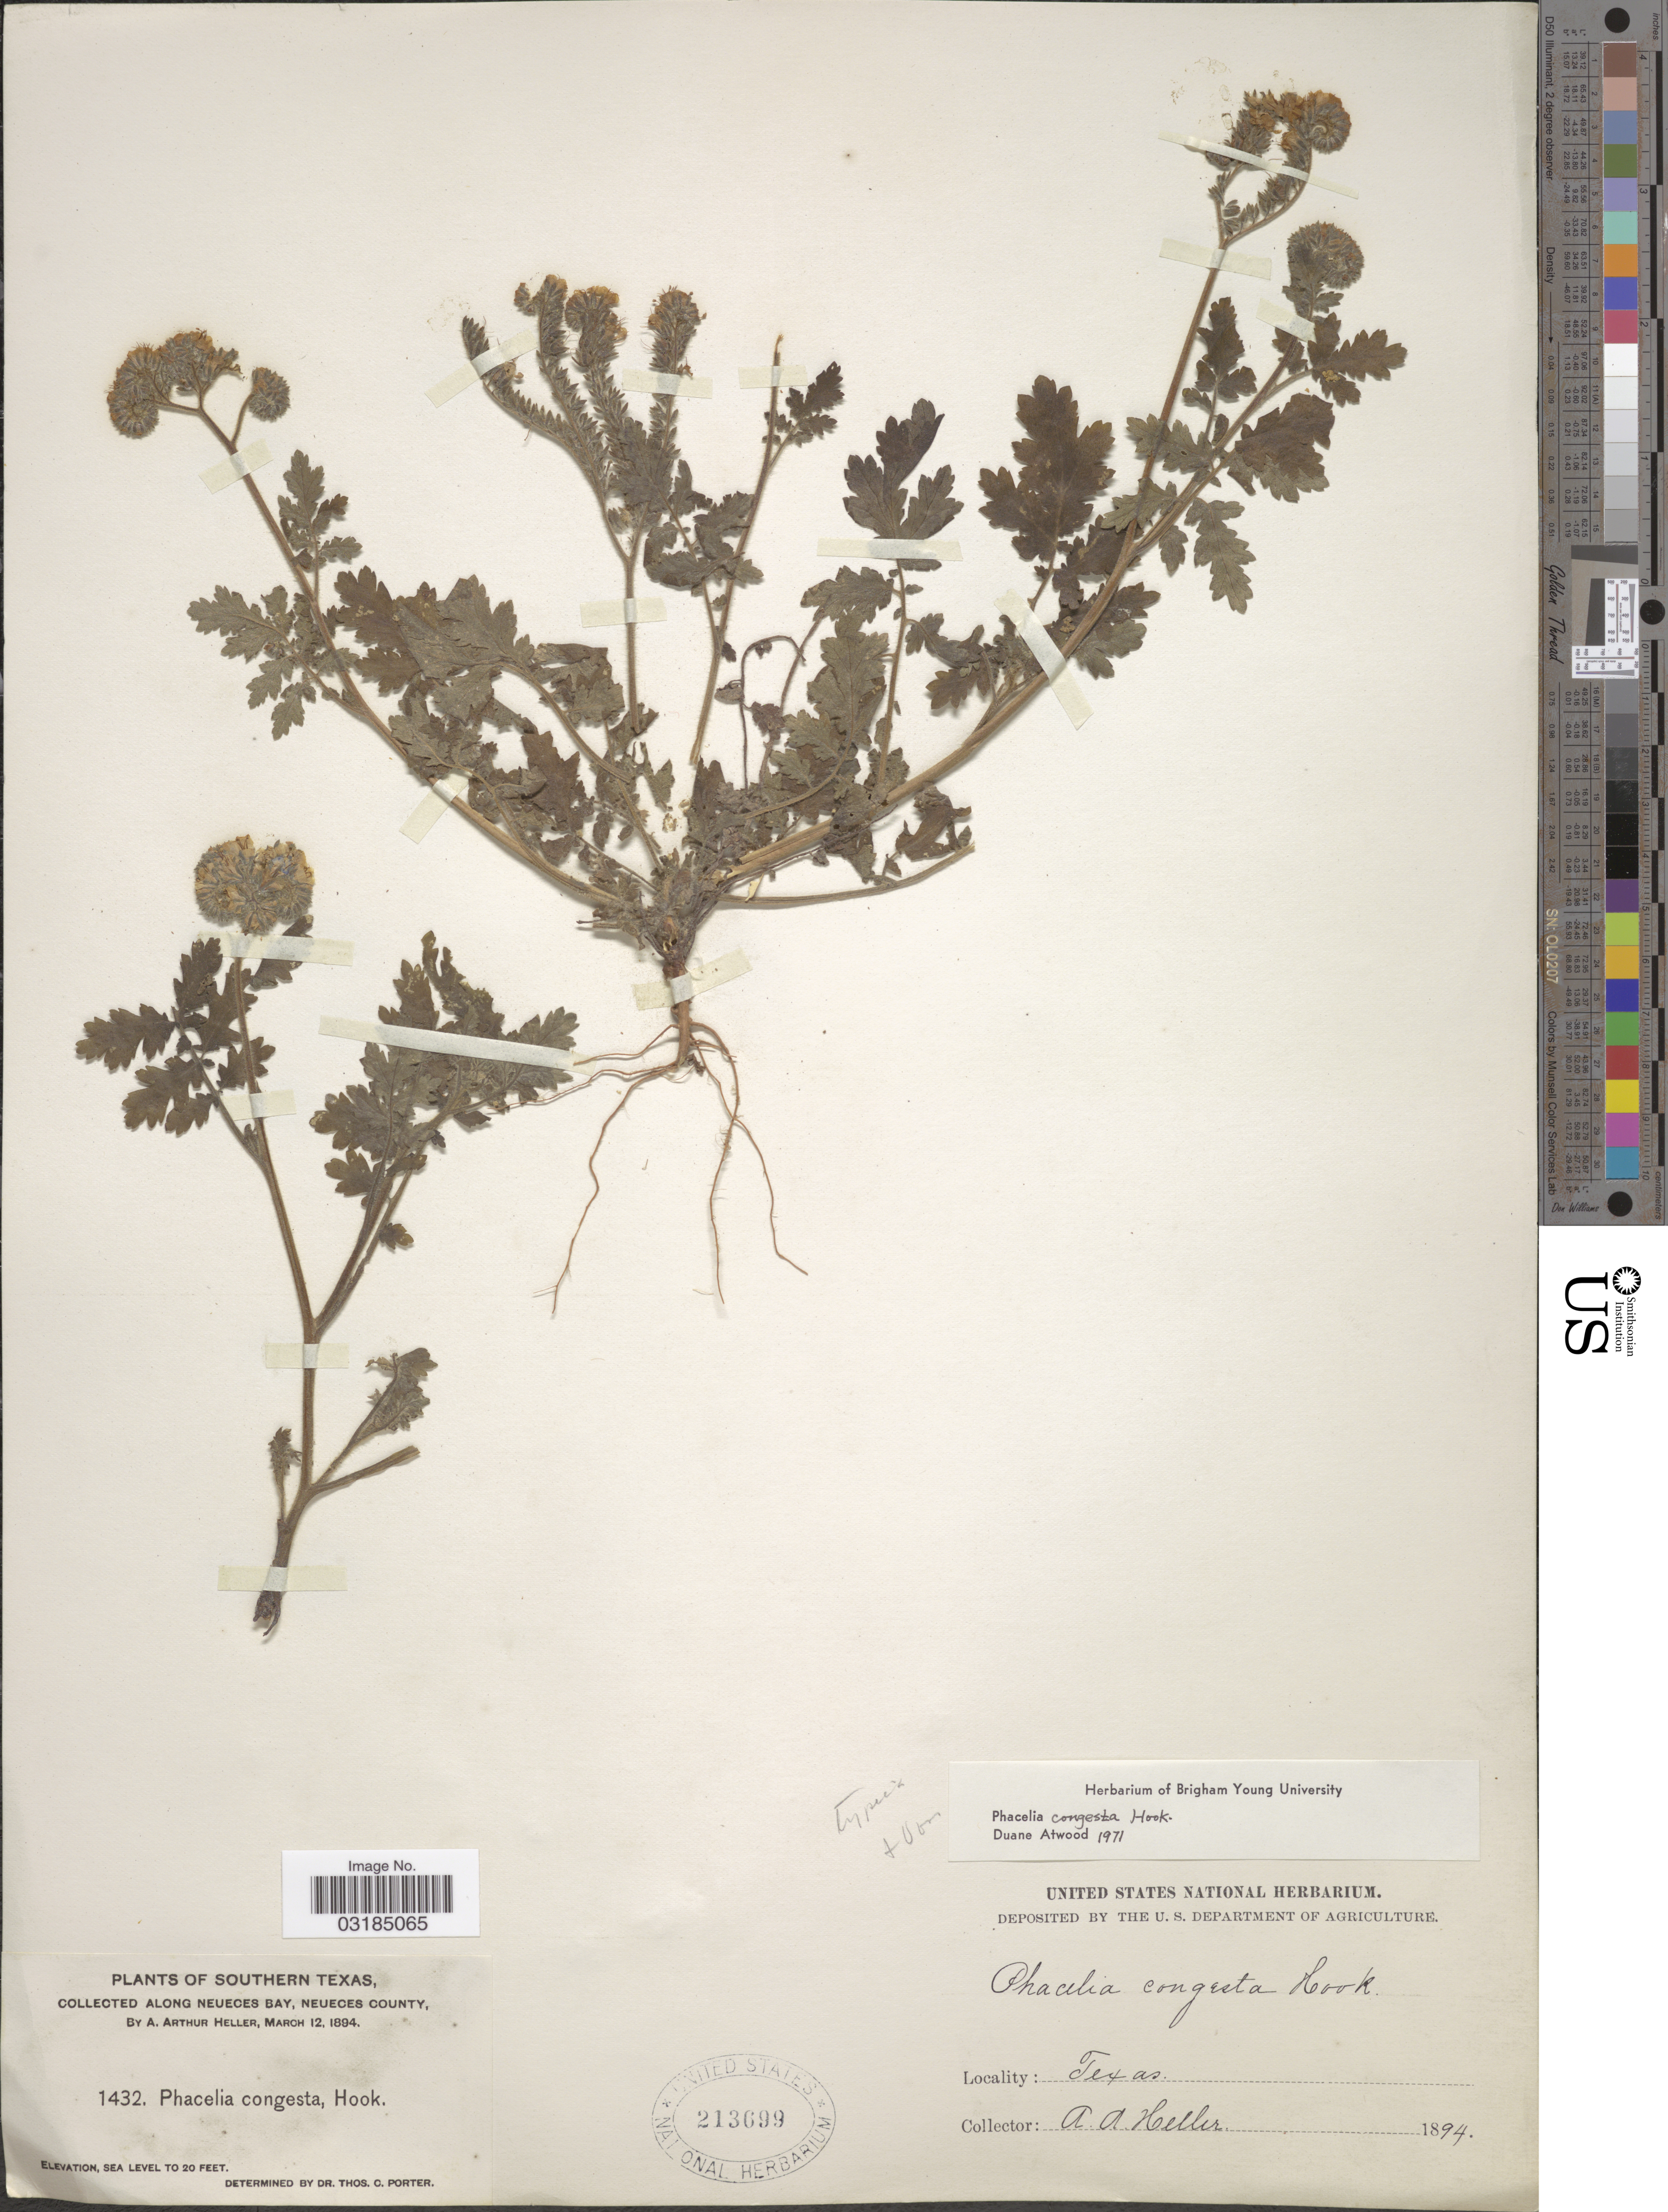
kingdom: Plantae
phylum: Tracheophyta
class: Magnoliopsida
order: Boraginales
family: Hydrophyllaceae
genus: Phacelia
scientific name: Phacelia congesta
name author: Hook.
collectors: A. A. Heller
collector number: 1432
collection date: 1894-03-12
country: United States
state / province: Texas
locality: Southern Texas. Along Neueces Bay, Neueces County.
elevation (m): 0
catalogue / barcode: US 213699